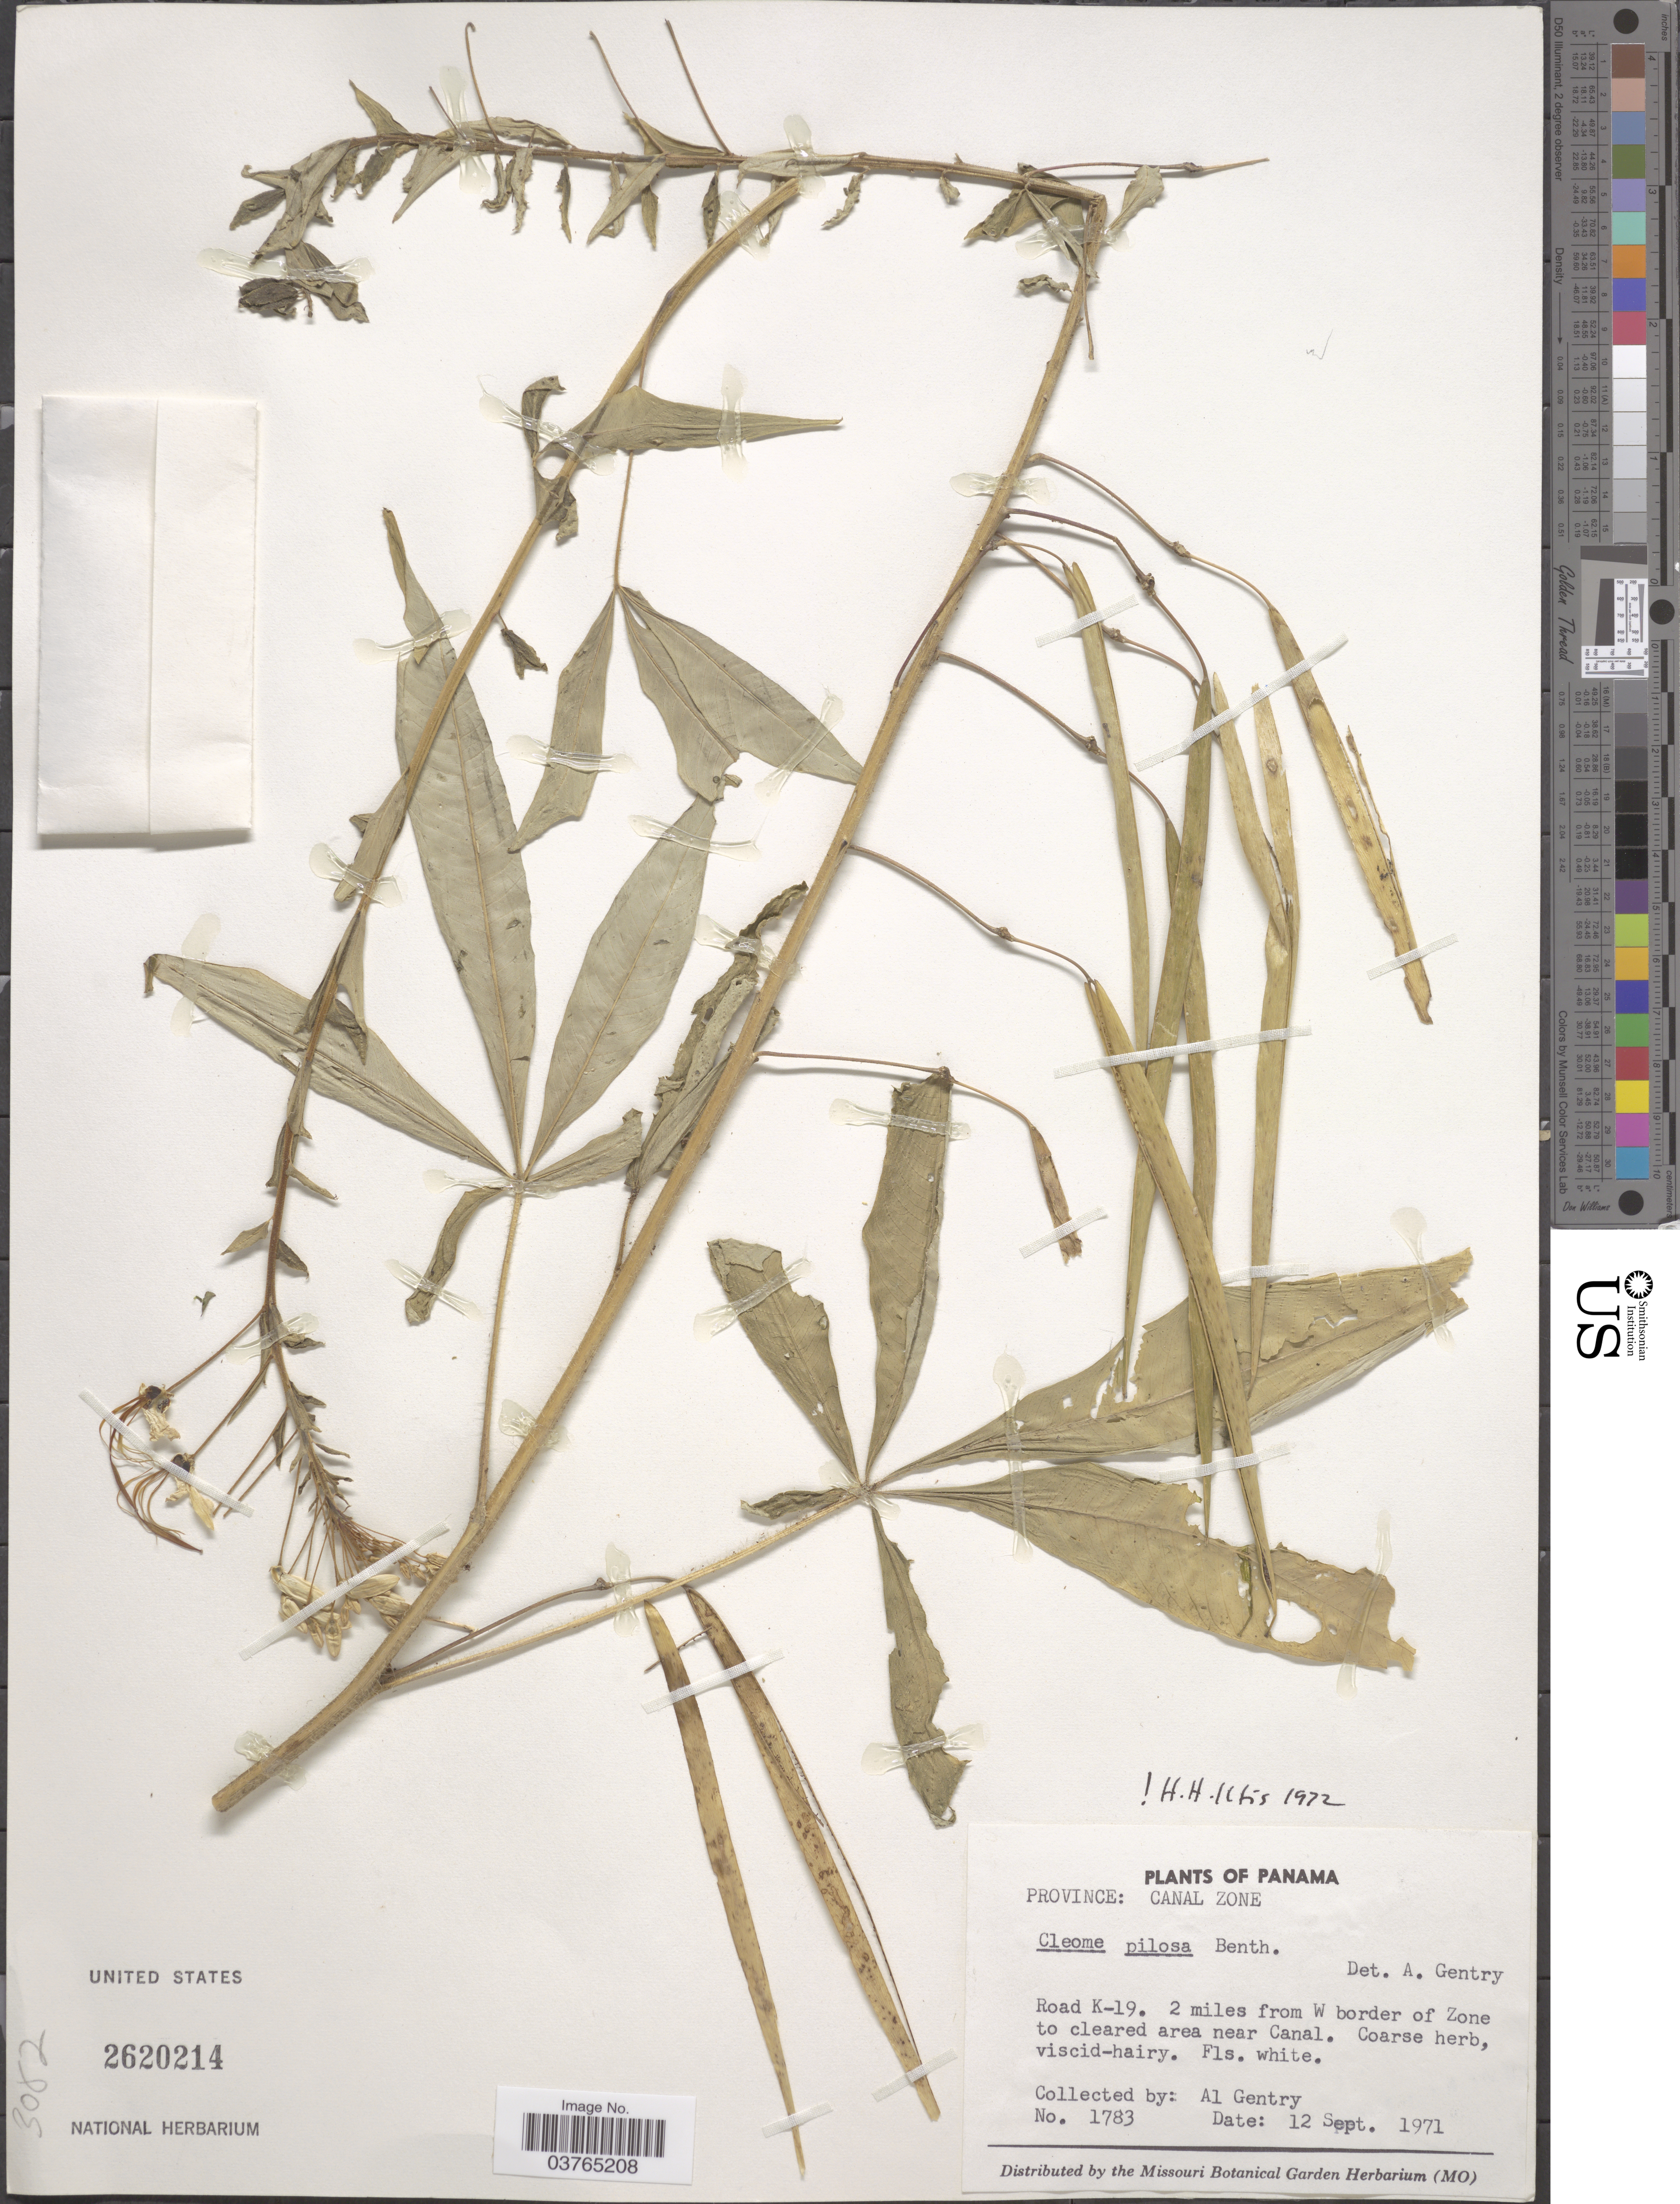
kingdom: Plantae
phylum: Tracheophyta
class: Magnoliopsida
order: Brassicales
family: Cleomaceae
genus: Cochranella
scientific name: Cochranella pilosa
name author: (Benth.) E.M. McGinty & Roalson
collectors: A. H. Gentry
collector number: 1783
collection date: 1971-09-12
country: Panama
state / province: Colón / Panamá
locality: Province: Canal Zone. Road K-19. 2 miles from W border of Zone to cleared area near Canal.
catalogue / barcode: US 2620214